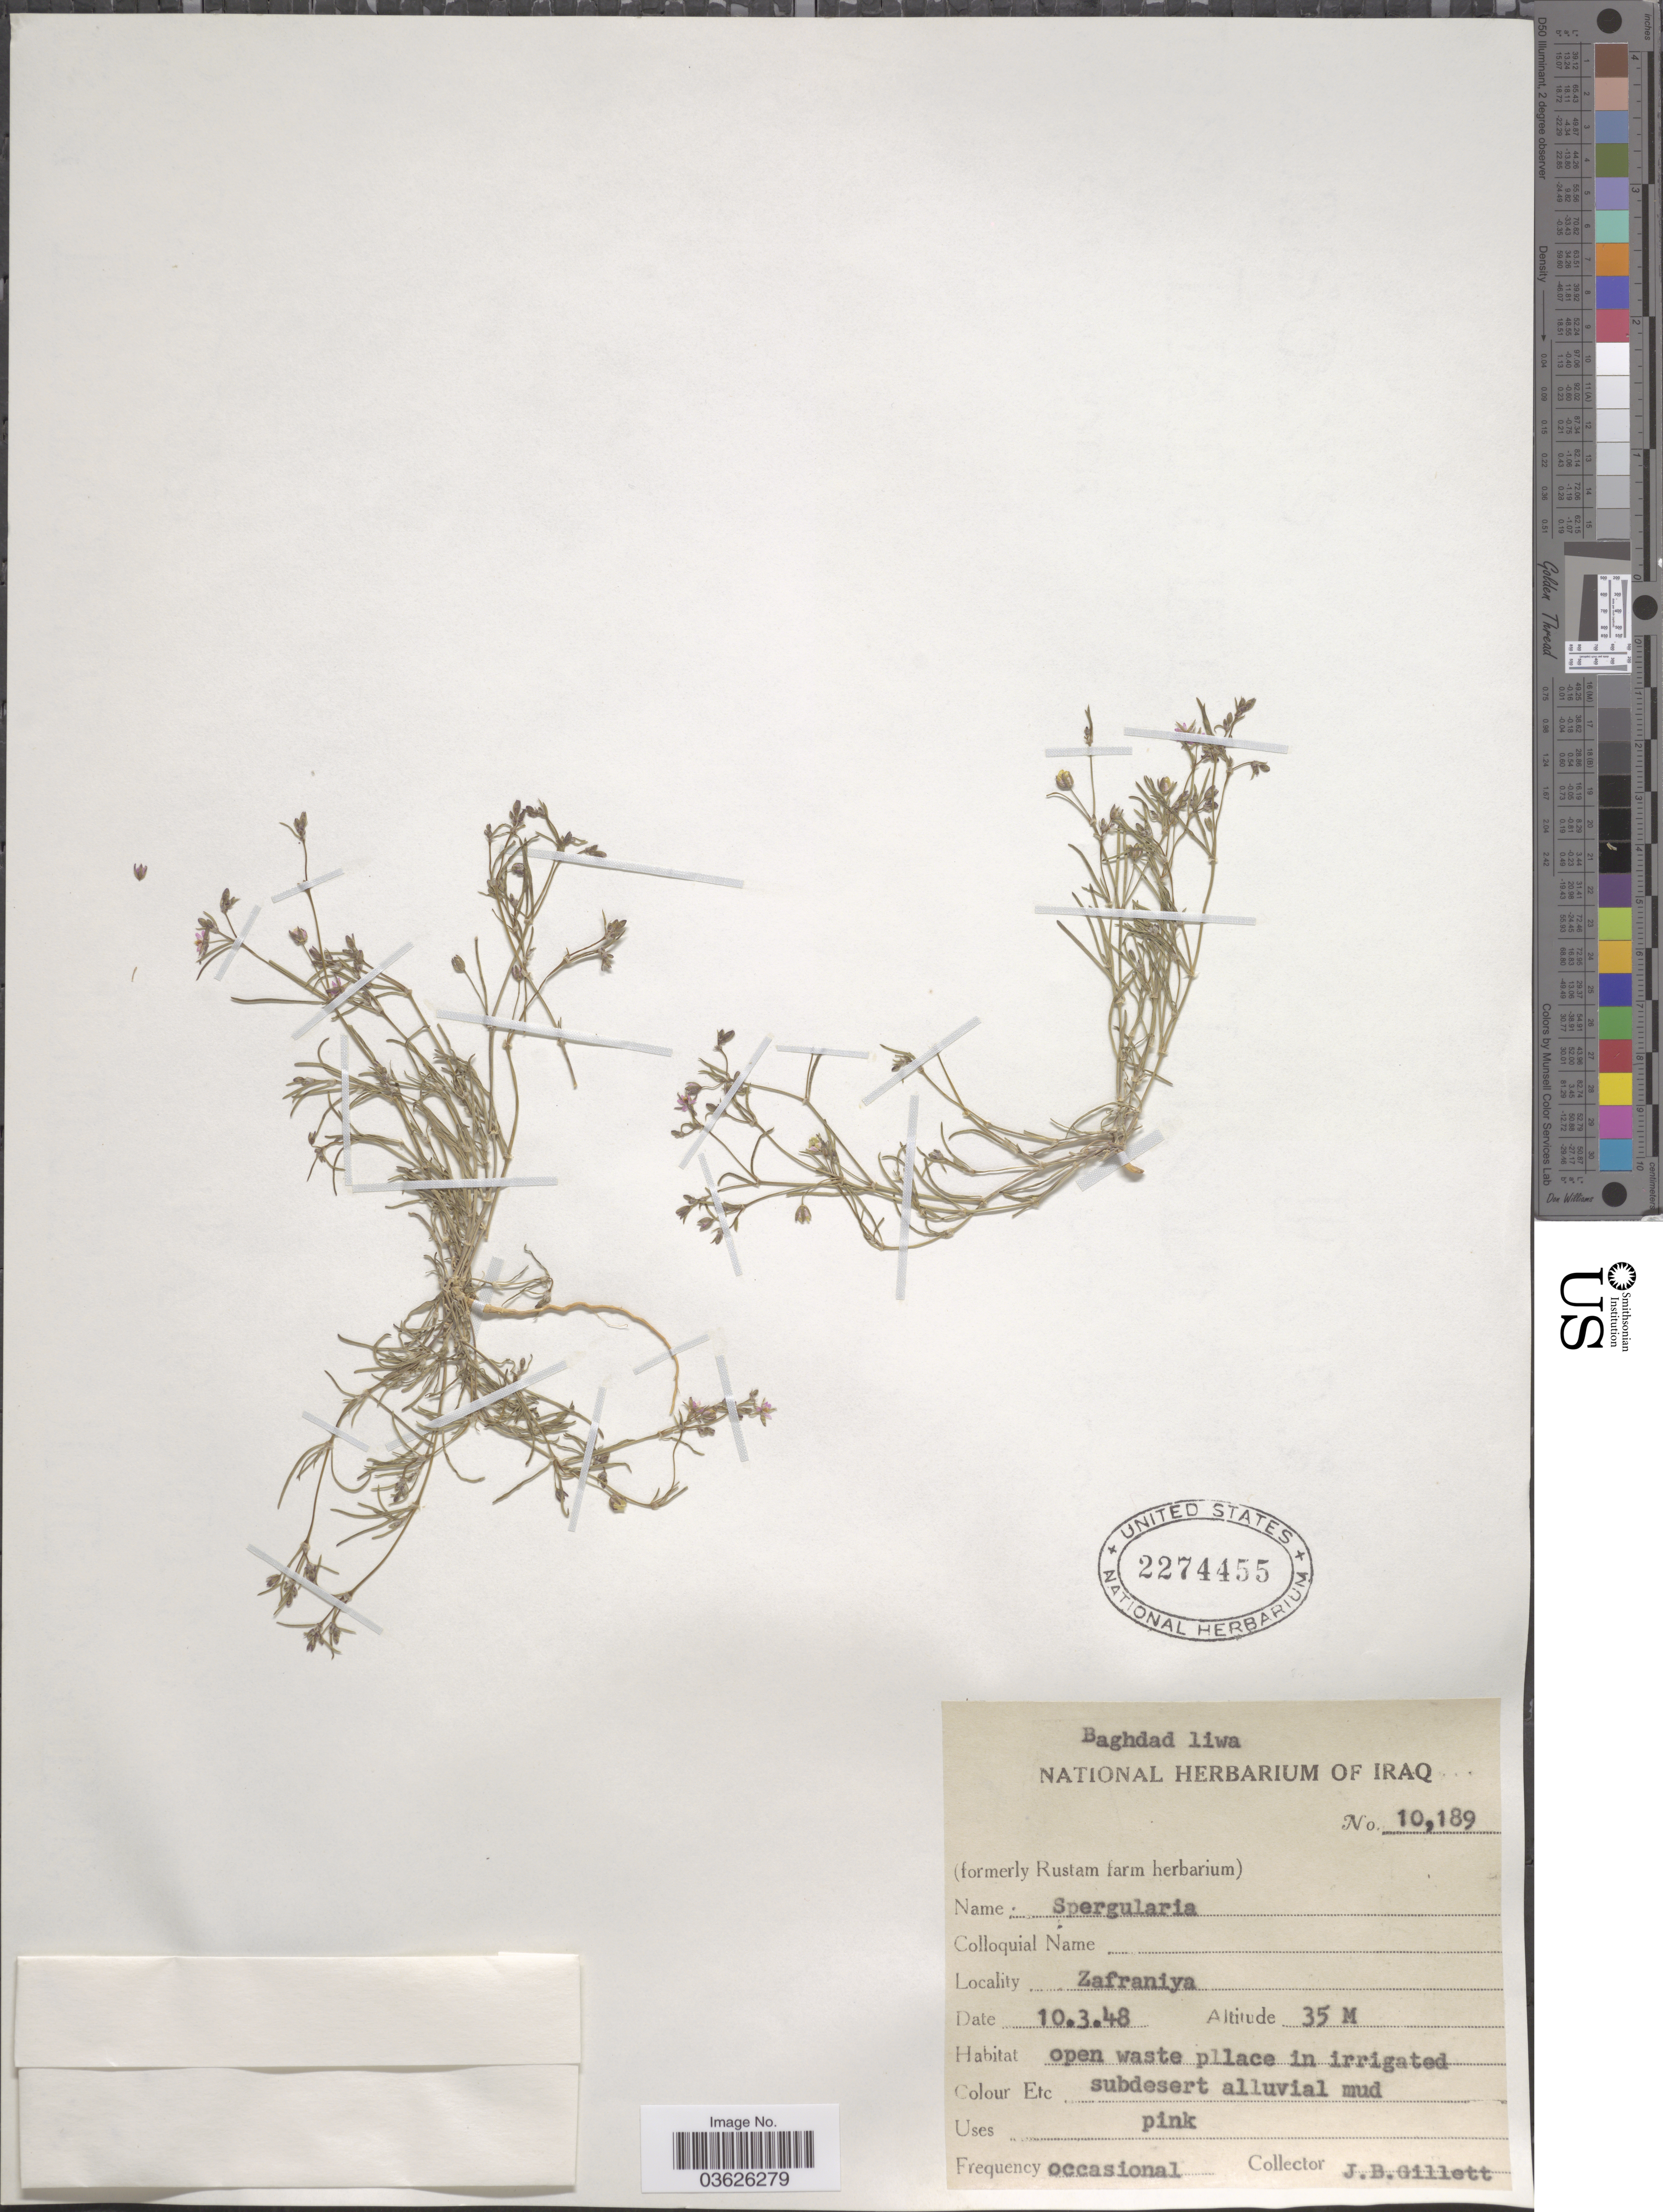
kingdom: Plantae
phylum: Tracheophyta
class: Magnoliopsida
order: Caryophyllales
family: Caryophyllaceae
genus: Spergularia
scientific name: Spergularia sp.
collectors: J. B. Gillett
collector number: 10189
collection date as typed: Transcribed d/m/y: 10/3/48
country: Iraq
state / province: Baghdad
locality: Baghdad liwa. Zafraniya.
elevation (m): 35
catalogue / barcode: US 2274455